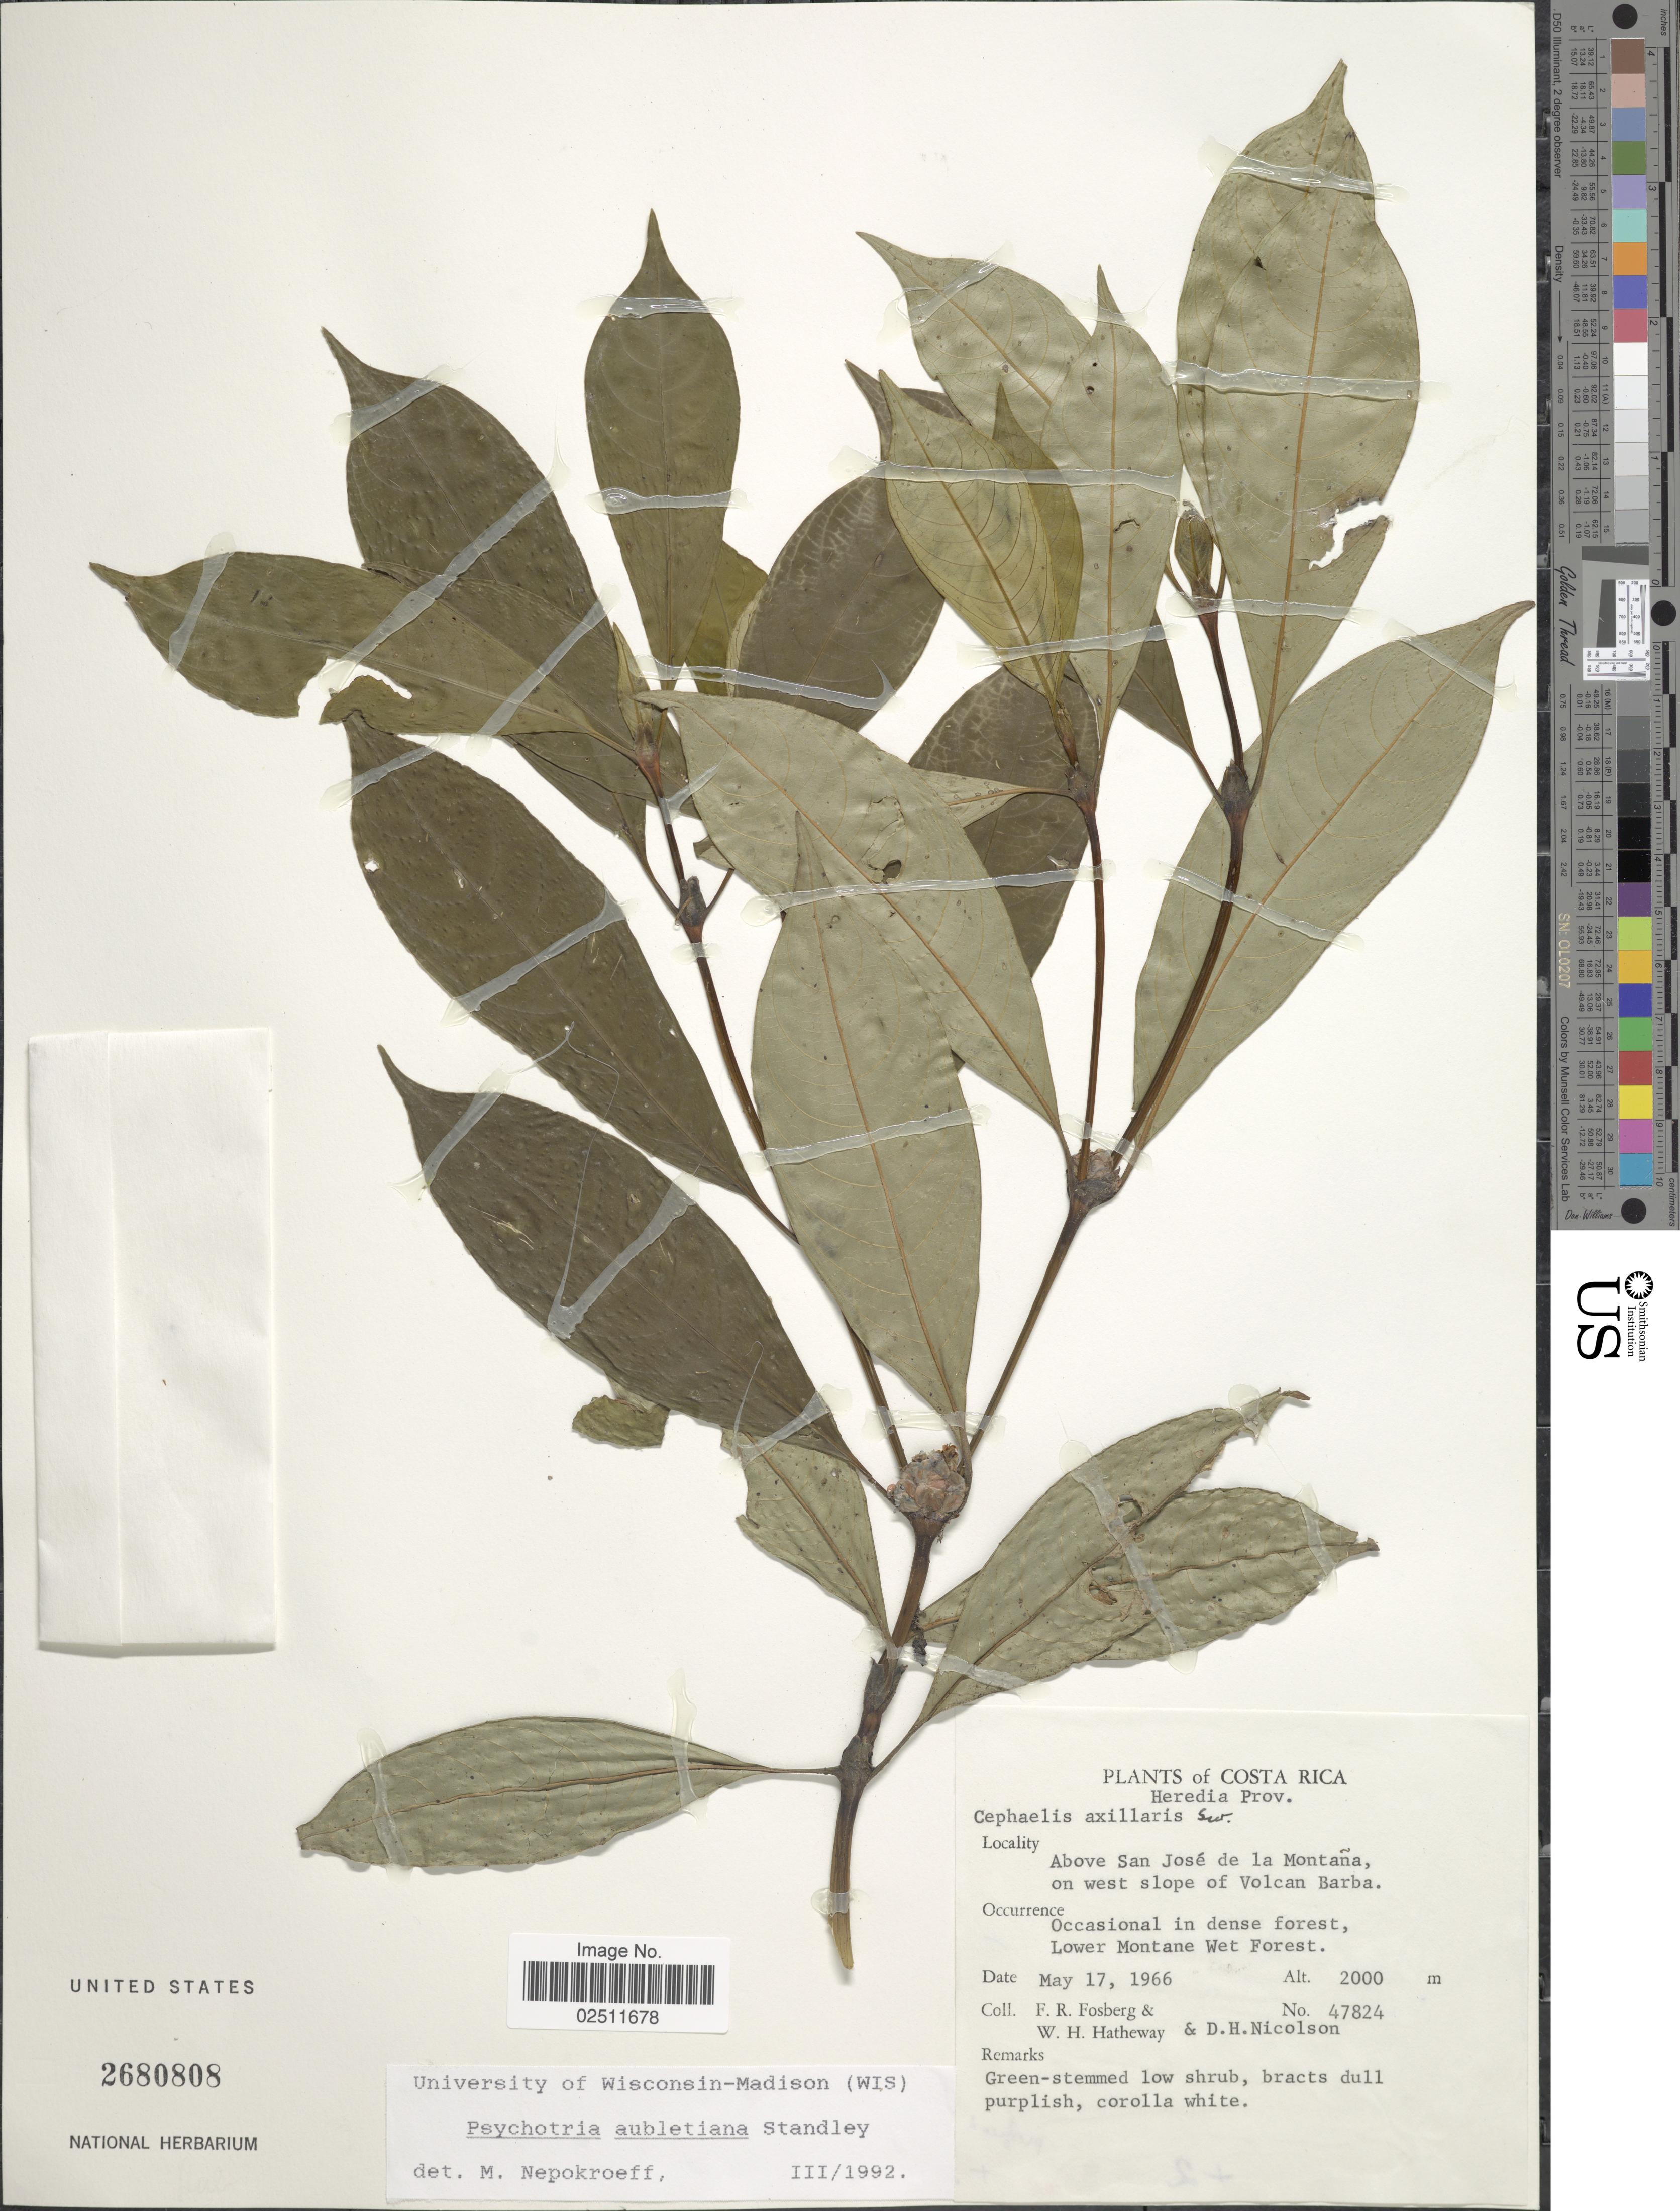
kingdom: Plantae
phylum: Tracheophyta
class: Magnoliopsida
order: Gentianales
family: Rubiaceae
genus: Psychotria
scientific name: Psychotria aubletiana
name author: Steyerm.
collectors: F. R. Fosberg, W. H. Hatheway & D. H. Nicolson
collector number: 47824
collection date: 1966-05-17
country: Costa Rica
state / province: Heredia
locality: Above San Jose de la Montana, on west slope of Volcan Barba.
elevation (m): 2000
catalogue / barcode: US 2680808